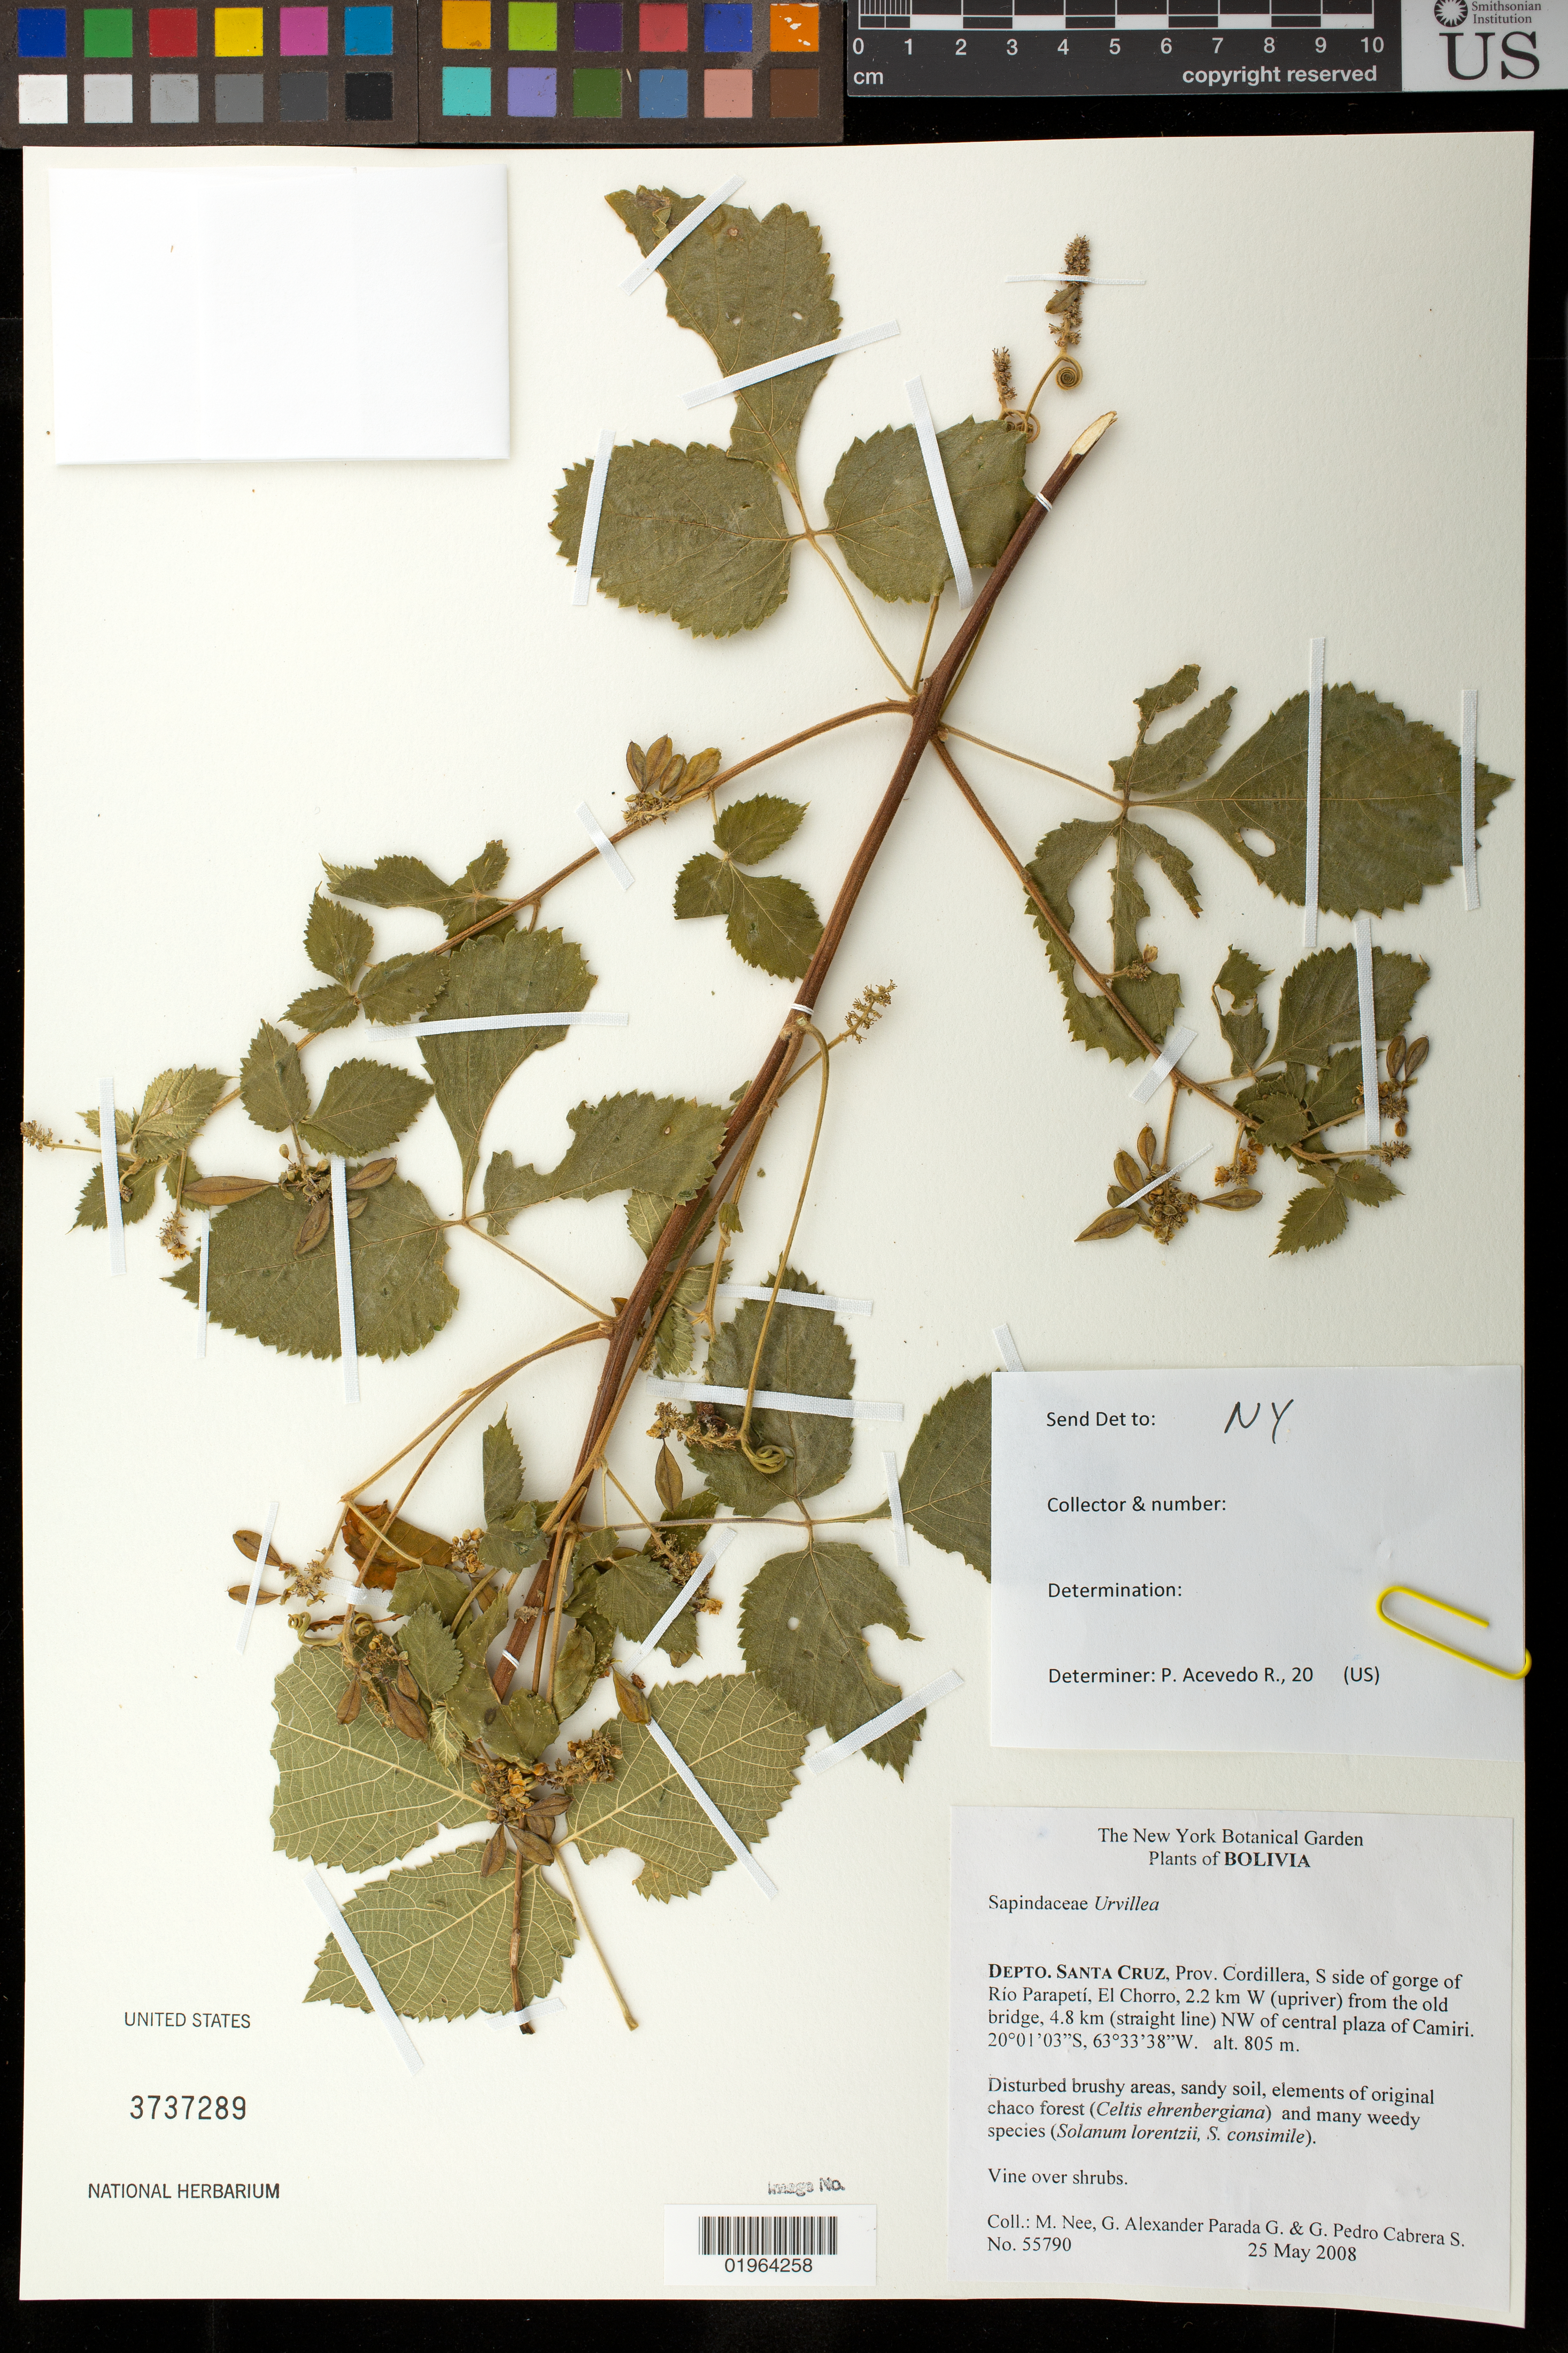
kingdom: Plantae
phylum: Tracheophyta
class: Magnoliopsida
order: Sapindales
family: Sapindaceae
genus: Urvillea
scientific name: Urvillea chacoensis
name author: Hunz.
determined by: Acevedo-Rodríguez, P., (BOT), Smithsonian Institution - National Museum of Natural History (UNITED STATES)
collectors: M. Nee, G. Parada & G. Cabrera S.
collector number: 55790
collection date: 2008-05-26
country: Bolivia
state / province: Santa Cruz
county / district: Cordillera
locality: S side of gorge of Rio Parapeti, El Chorro, 2.2 km W (upriver) from the old bridge, 4.8 km (straight line) NW of central plaza of Camiri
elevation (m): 805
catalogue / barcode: US 3737289